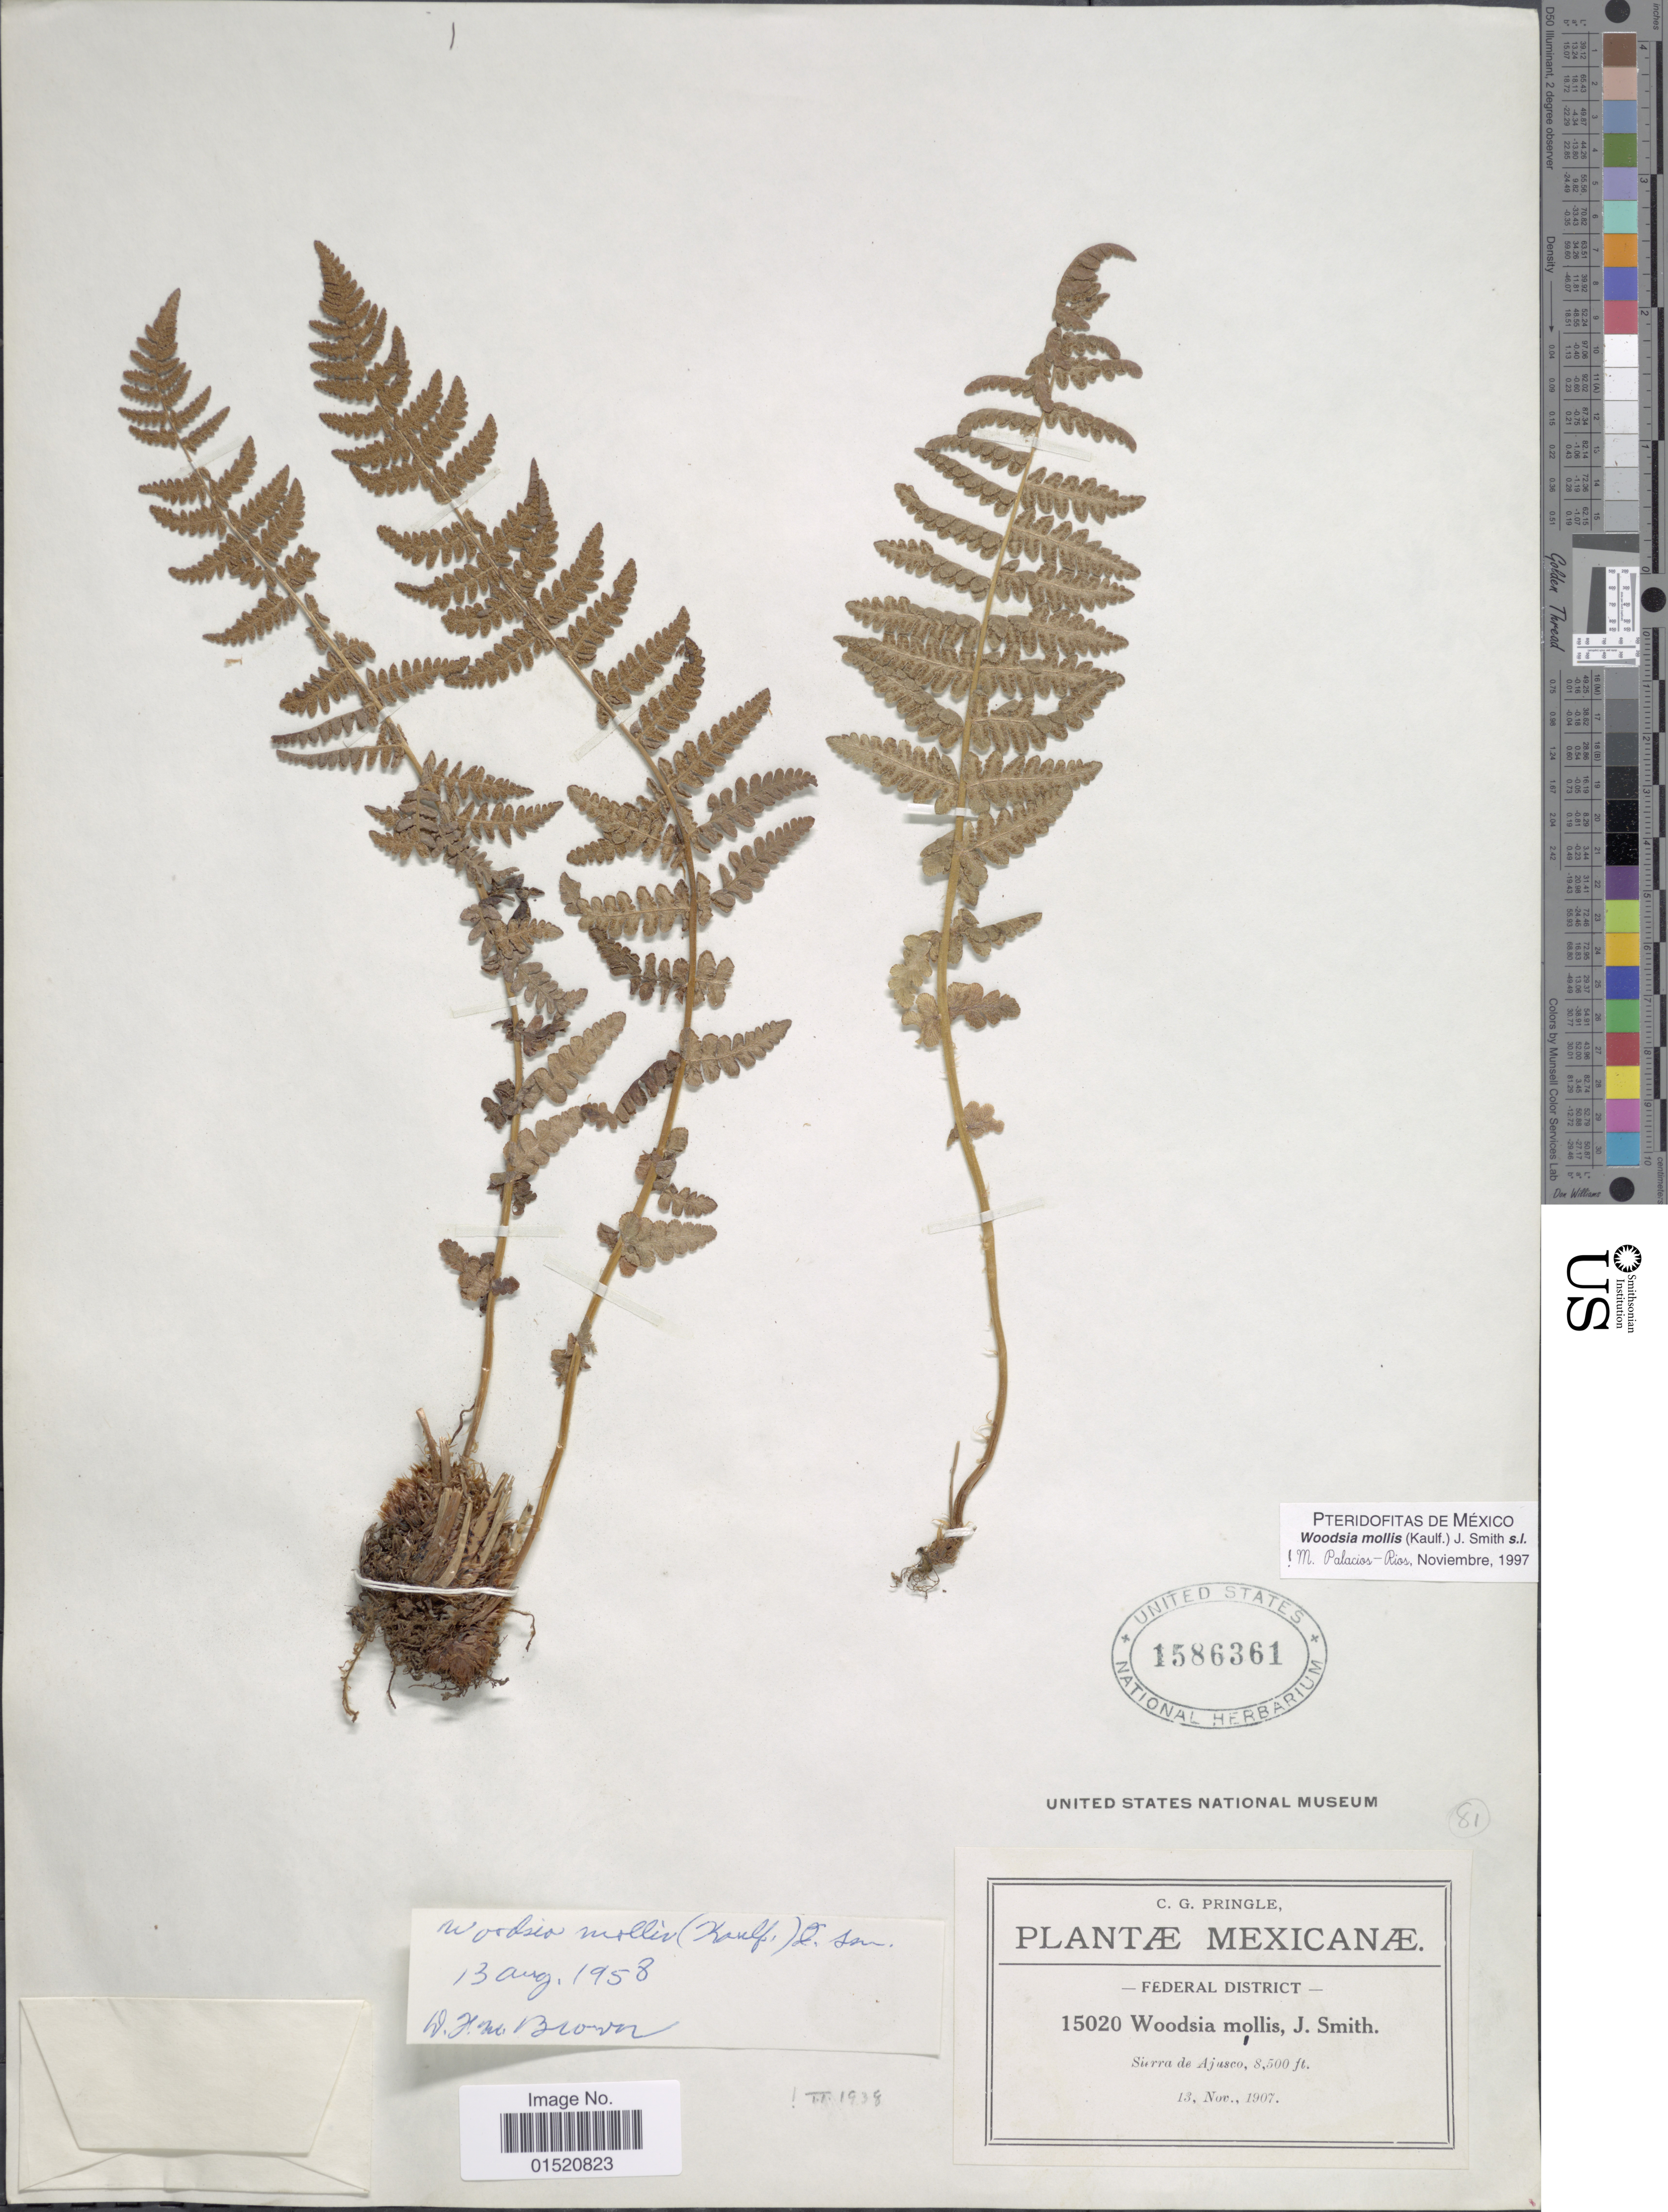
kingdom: Plantae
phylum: Tracheophyta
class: Polypodiopsida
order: Polypodiales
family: Woodsiaceae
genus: Woodsia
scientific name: Woodsia mollis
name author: (Kaulf.) J. Sm.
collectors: C. G. Pringle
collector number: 15020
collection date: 1907-11-13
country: Mexico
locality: Federal District, Sierra de Ajusco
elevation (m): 2591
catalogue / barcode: US 1586361